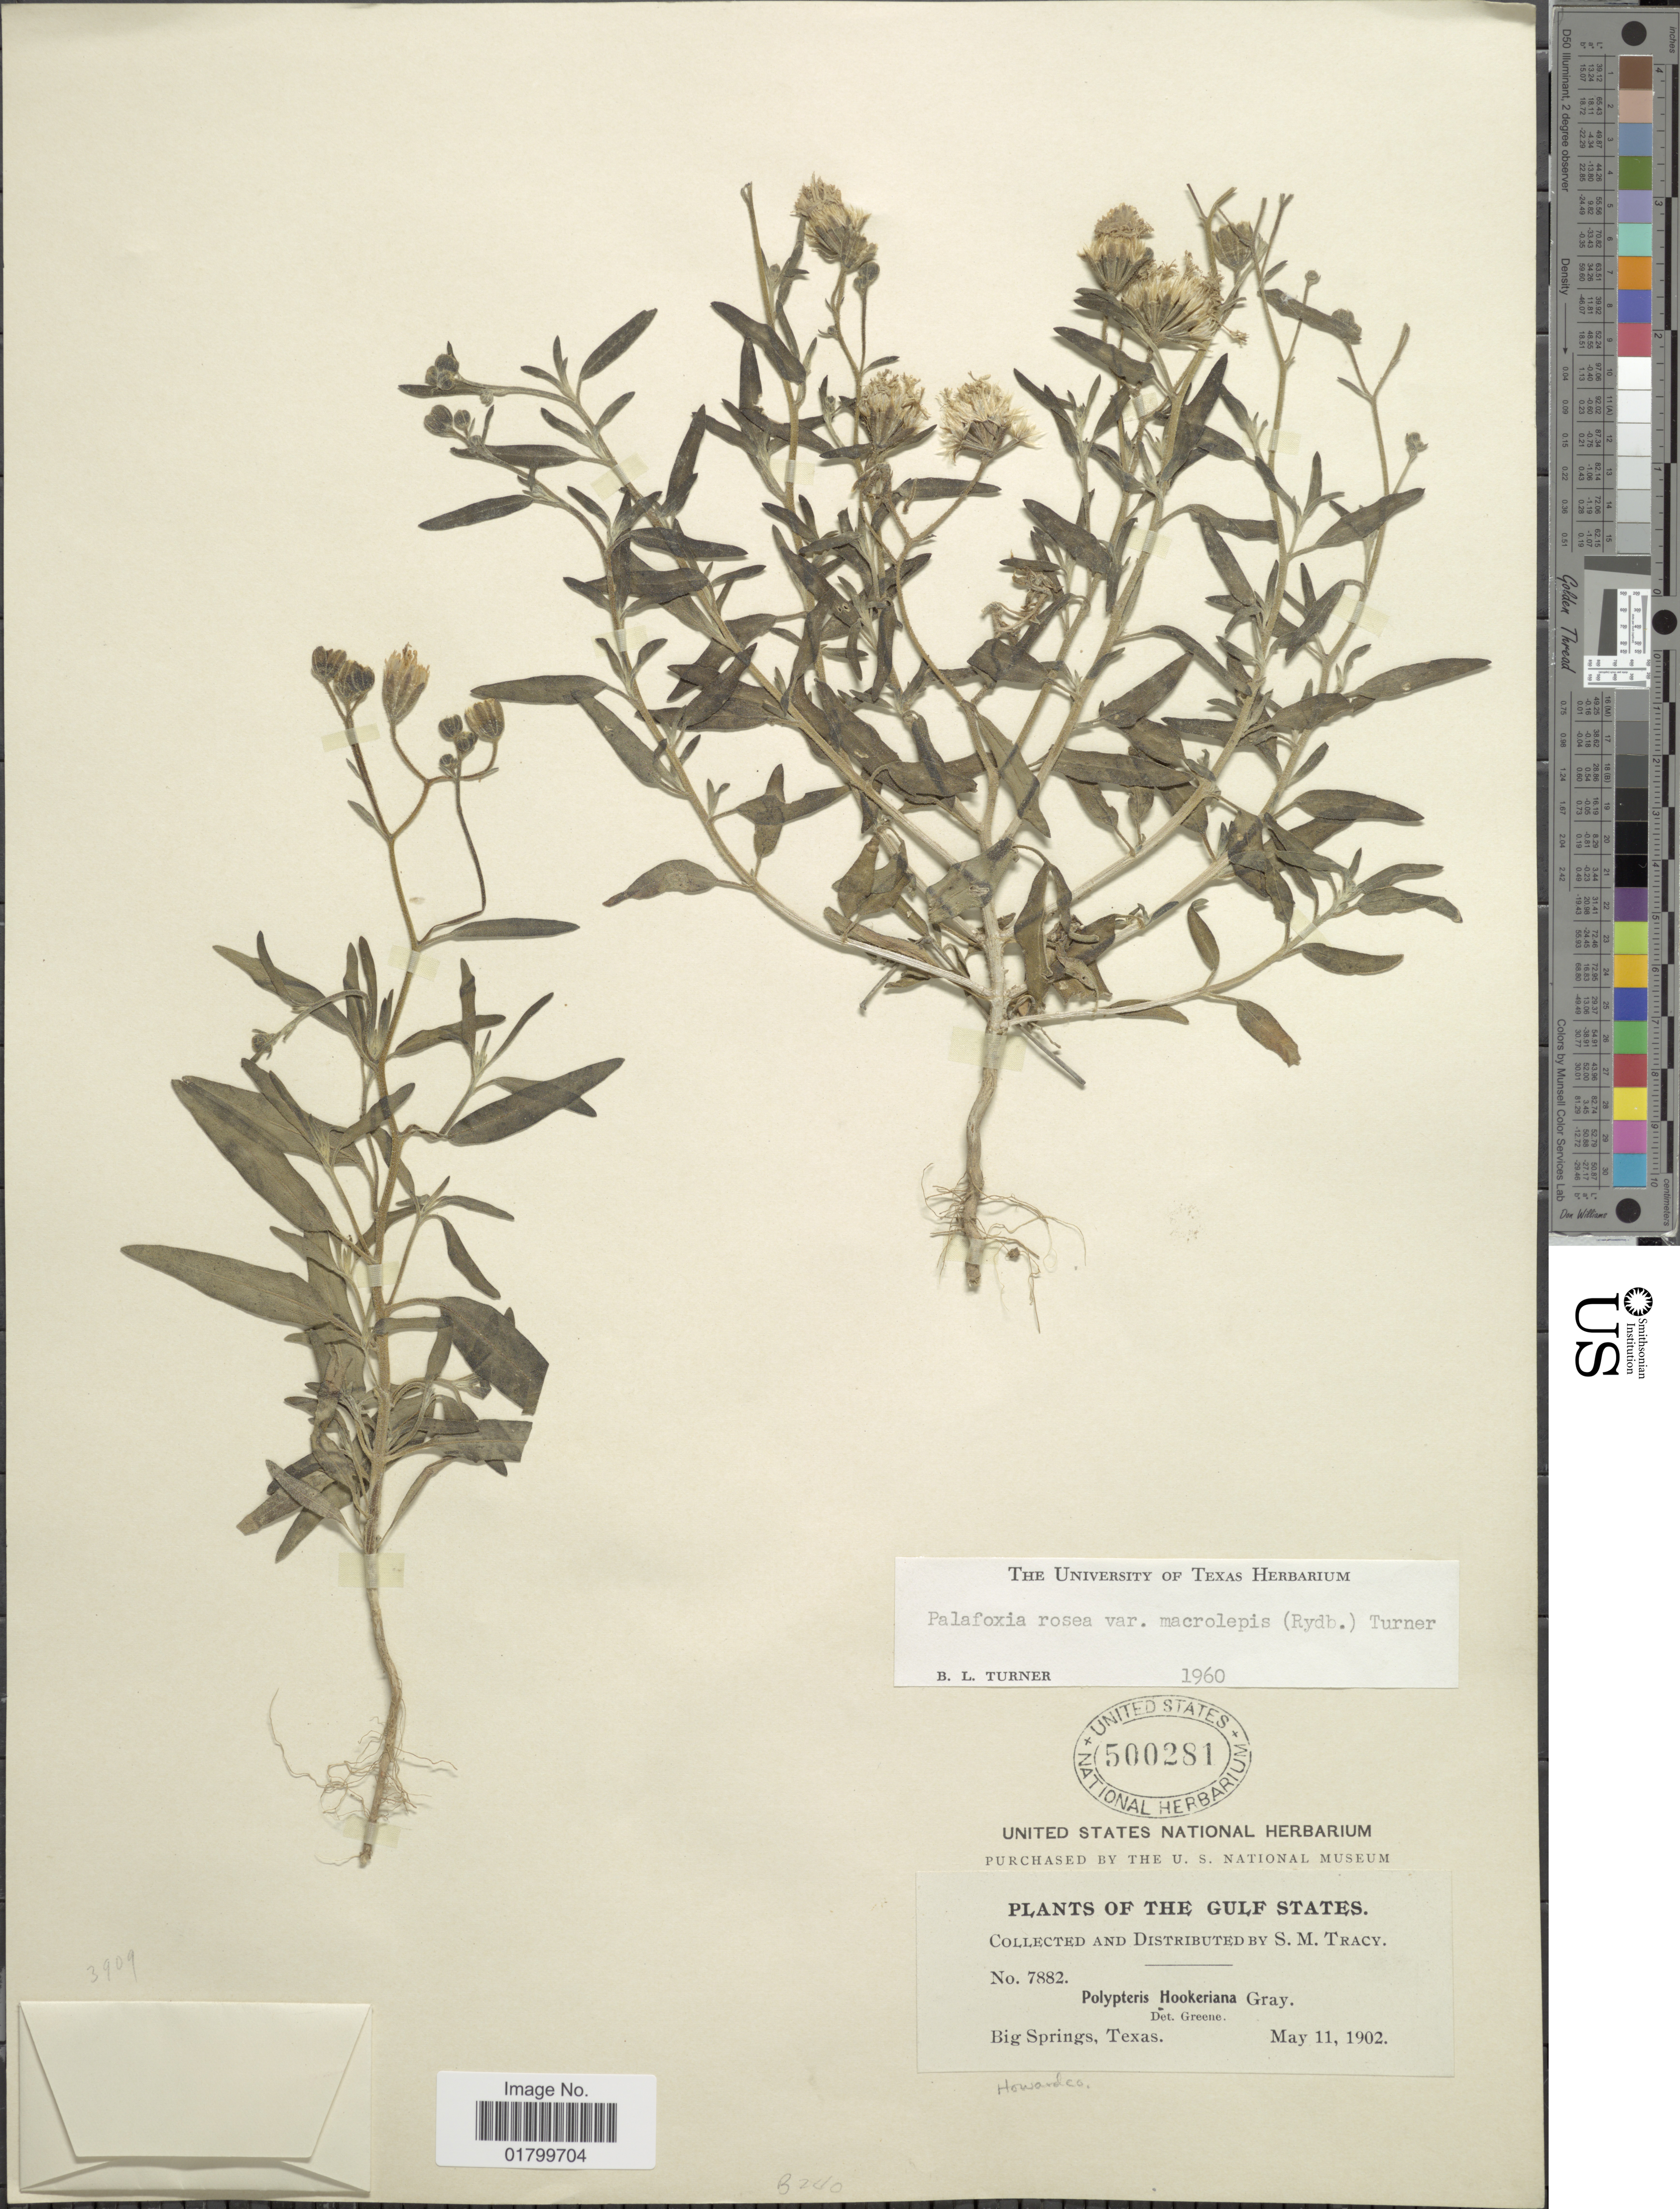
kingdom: Plantae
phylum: Tracheophyta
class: Magnoliopsida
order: Asterales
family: Asteraceae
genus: Palafoxia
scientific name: Palafoxia rosea var. macrolepis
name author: (Rydb.) B.L. Turner & M.I. Morris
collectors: S. M. Tracy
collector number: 7882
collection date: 1902-05-11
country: United States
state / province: Texas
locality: The Gulf States, Big Springs, Texas, Howard Co.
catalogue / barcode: US 500281